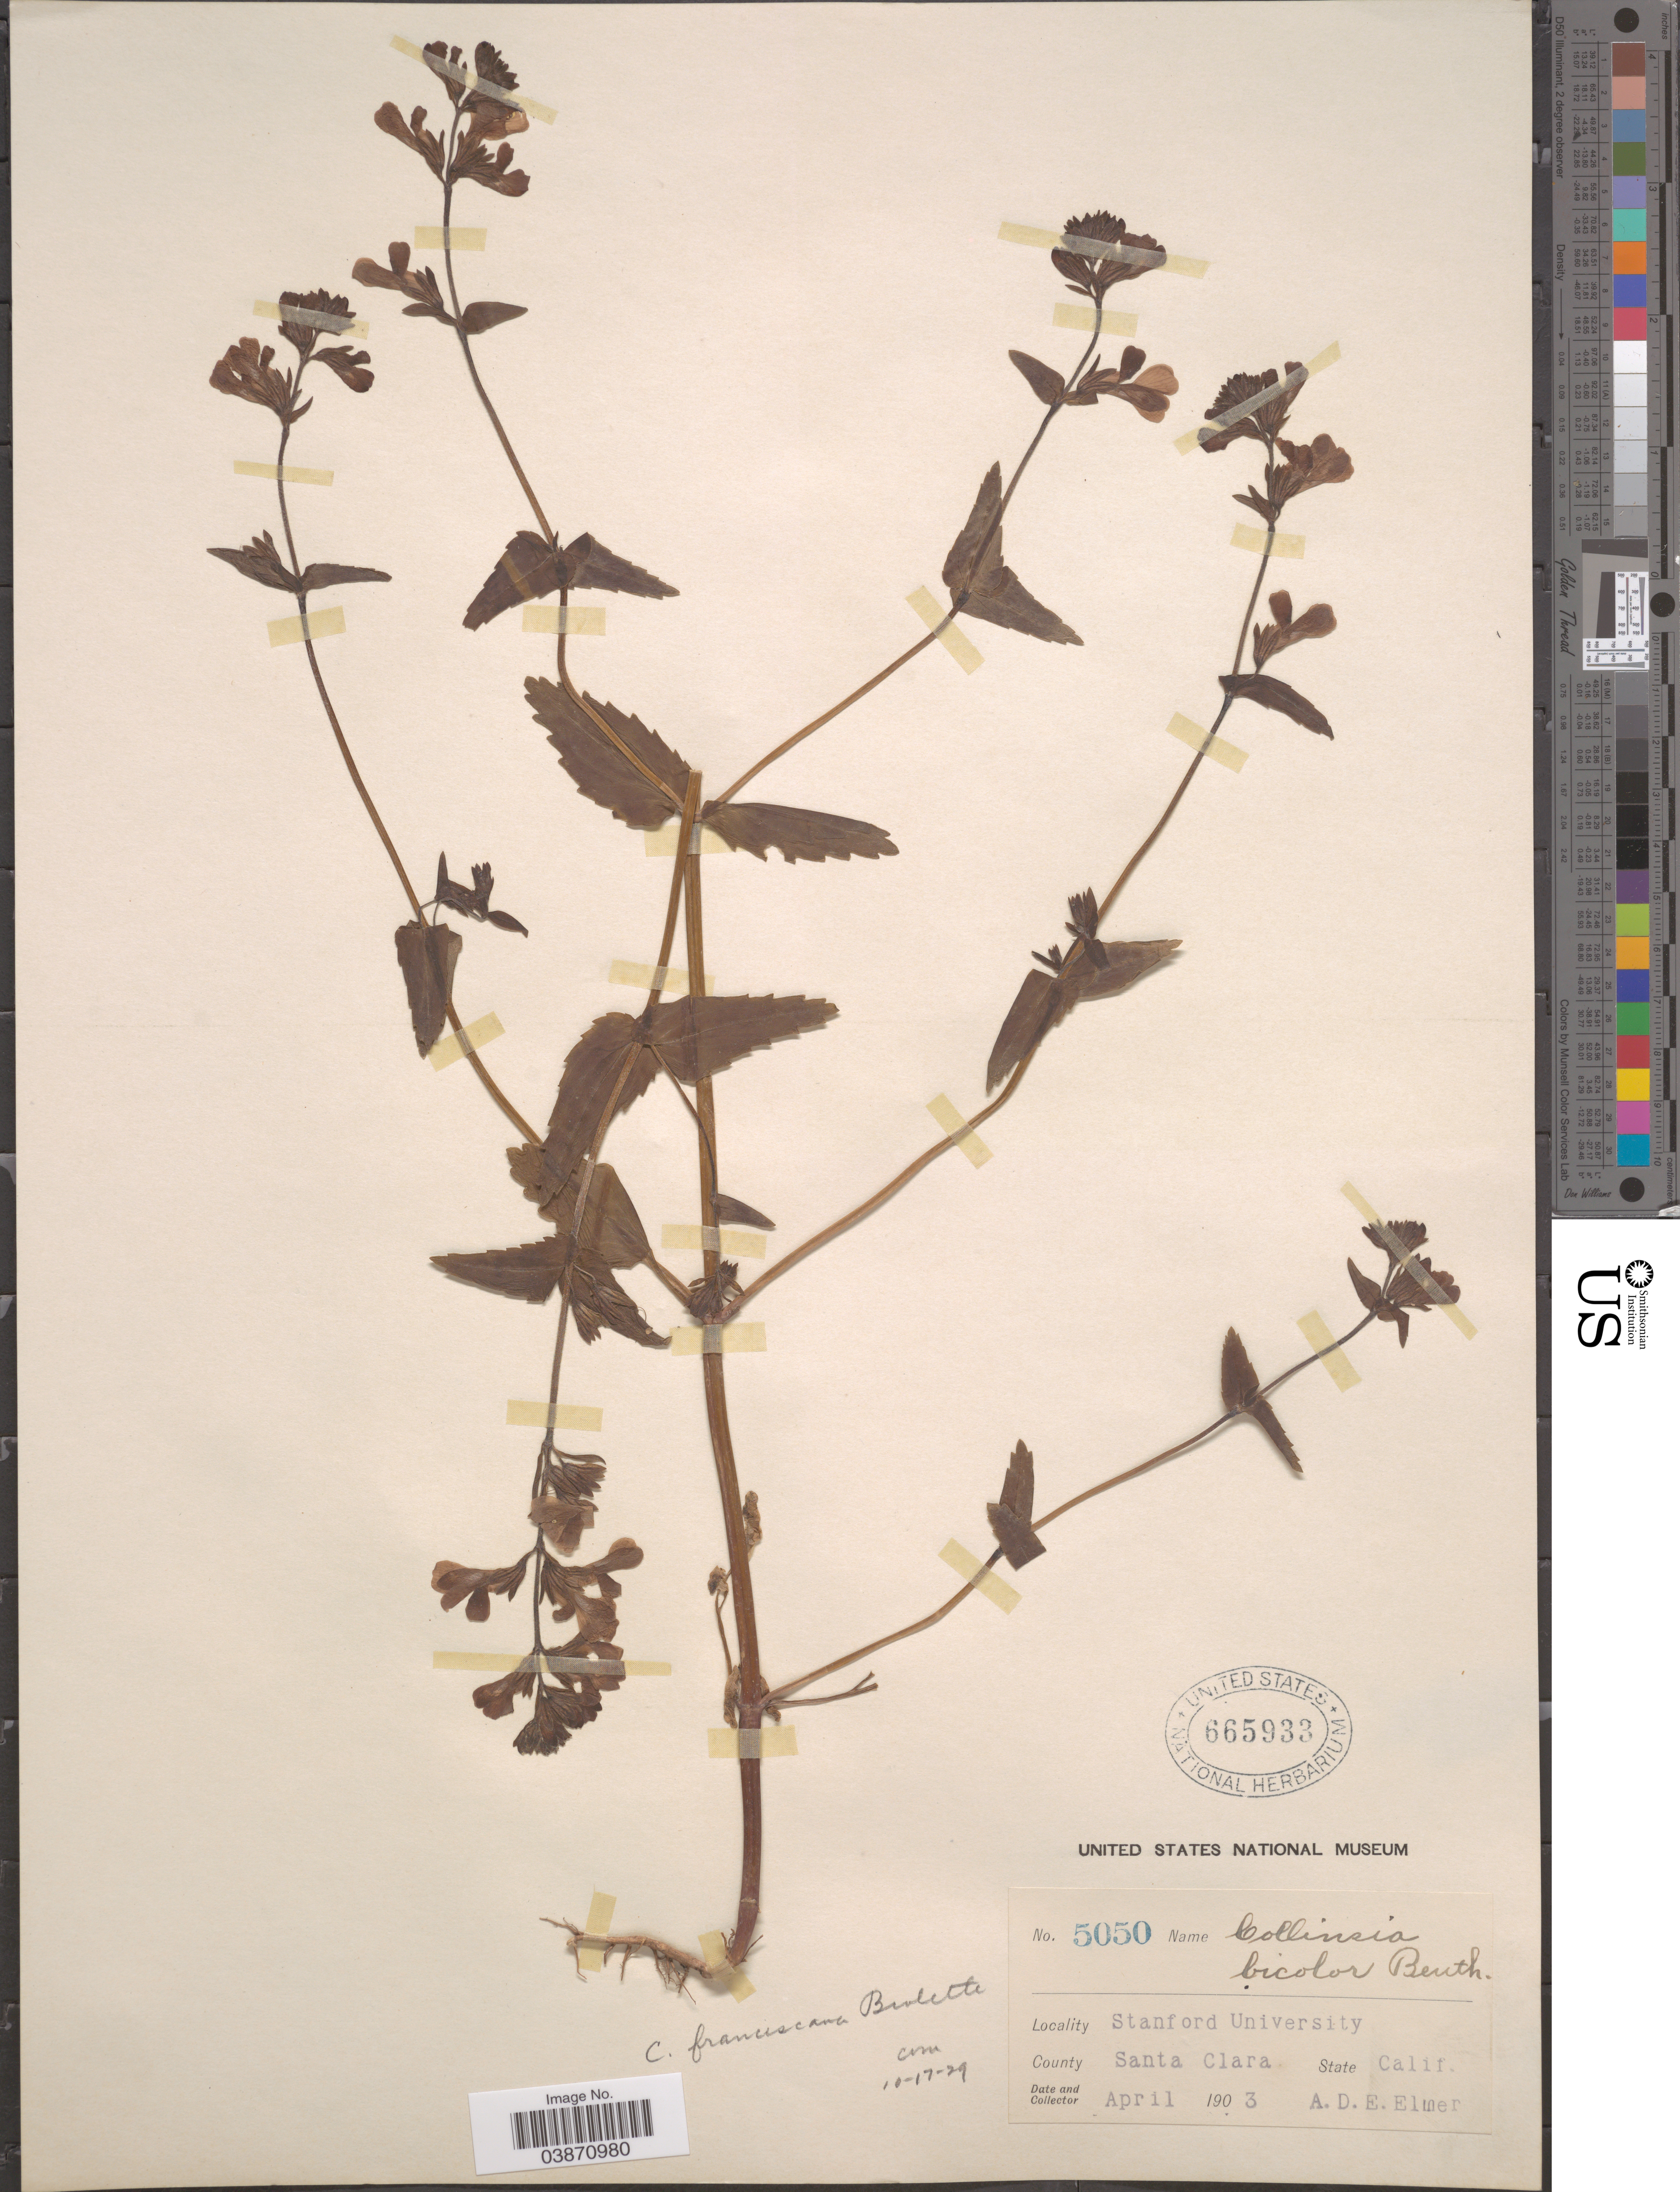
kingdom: Plantae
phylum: Tracheophyta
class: Magnoliopsida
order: Lamiales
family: Plantaginaceae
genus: Collinsia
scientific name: Collinsia franciscana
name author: Bioletti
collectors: A. D. E. Elmer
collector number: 5050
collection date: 1903-04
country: United States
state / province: California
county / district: Santa Clara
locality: Stanford University. County Santa Clara.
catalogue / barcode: US 665933